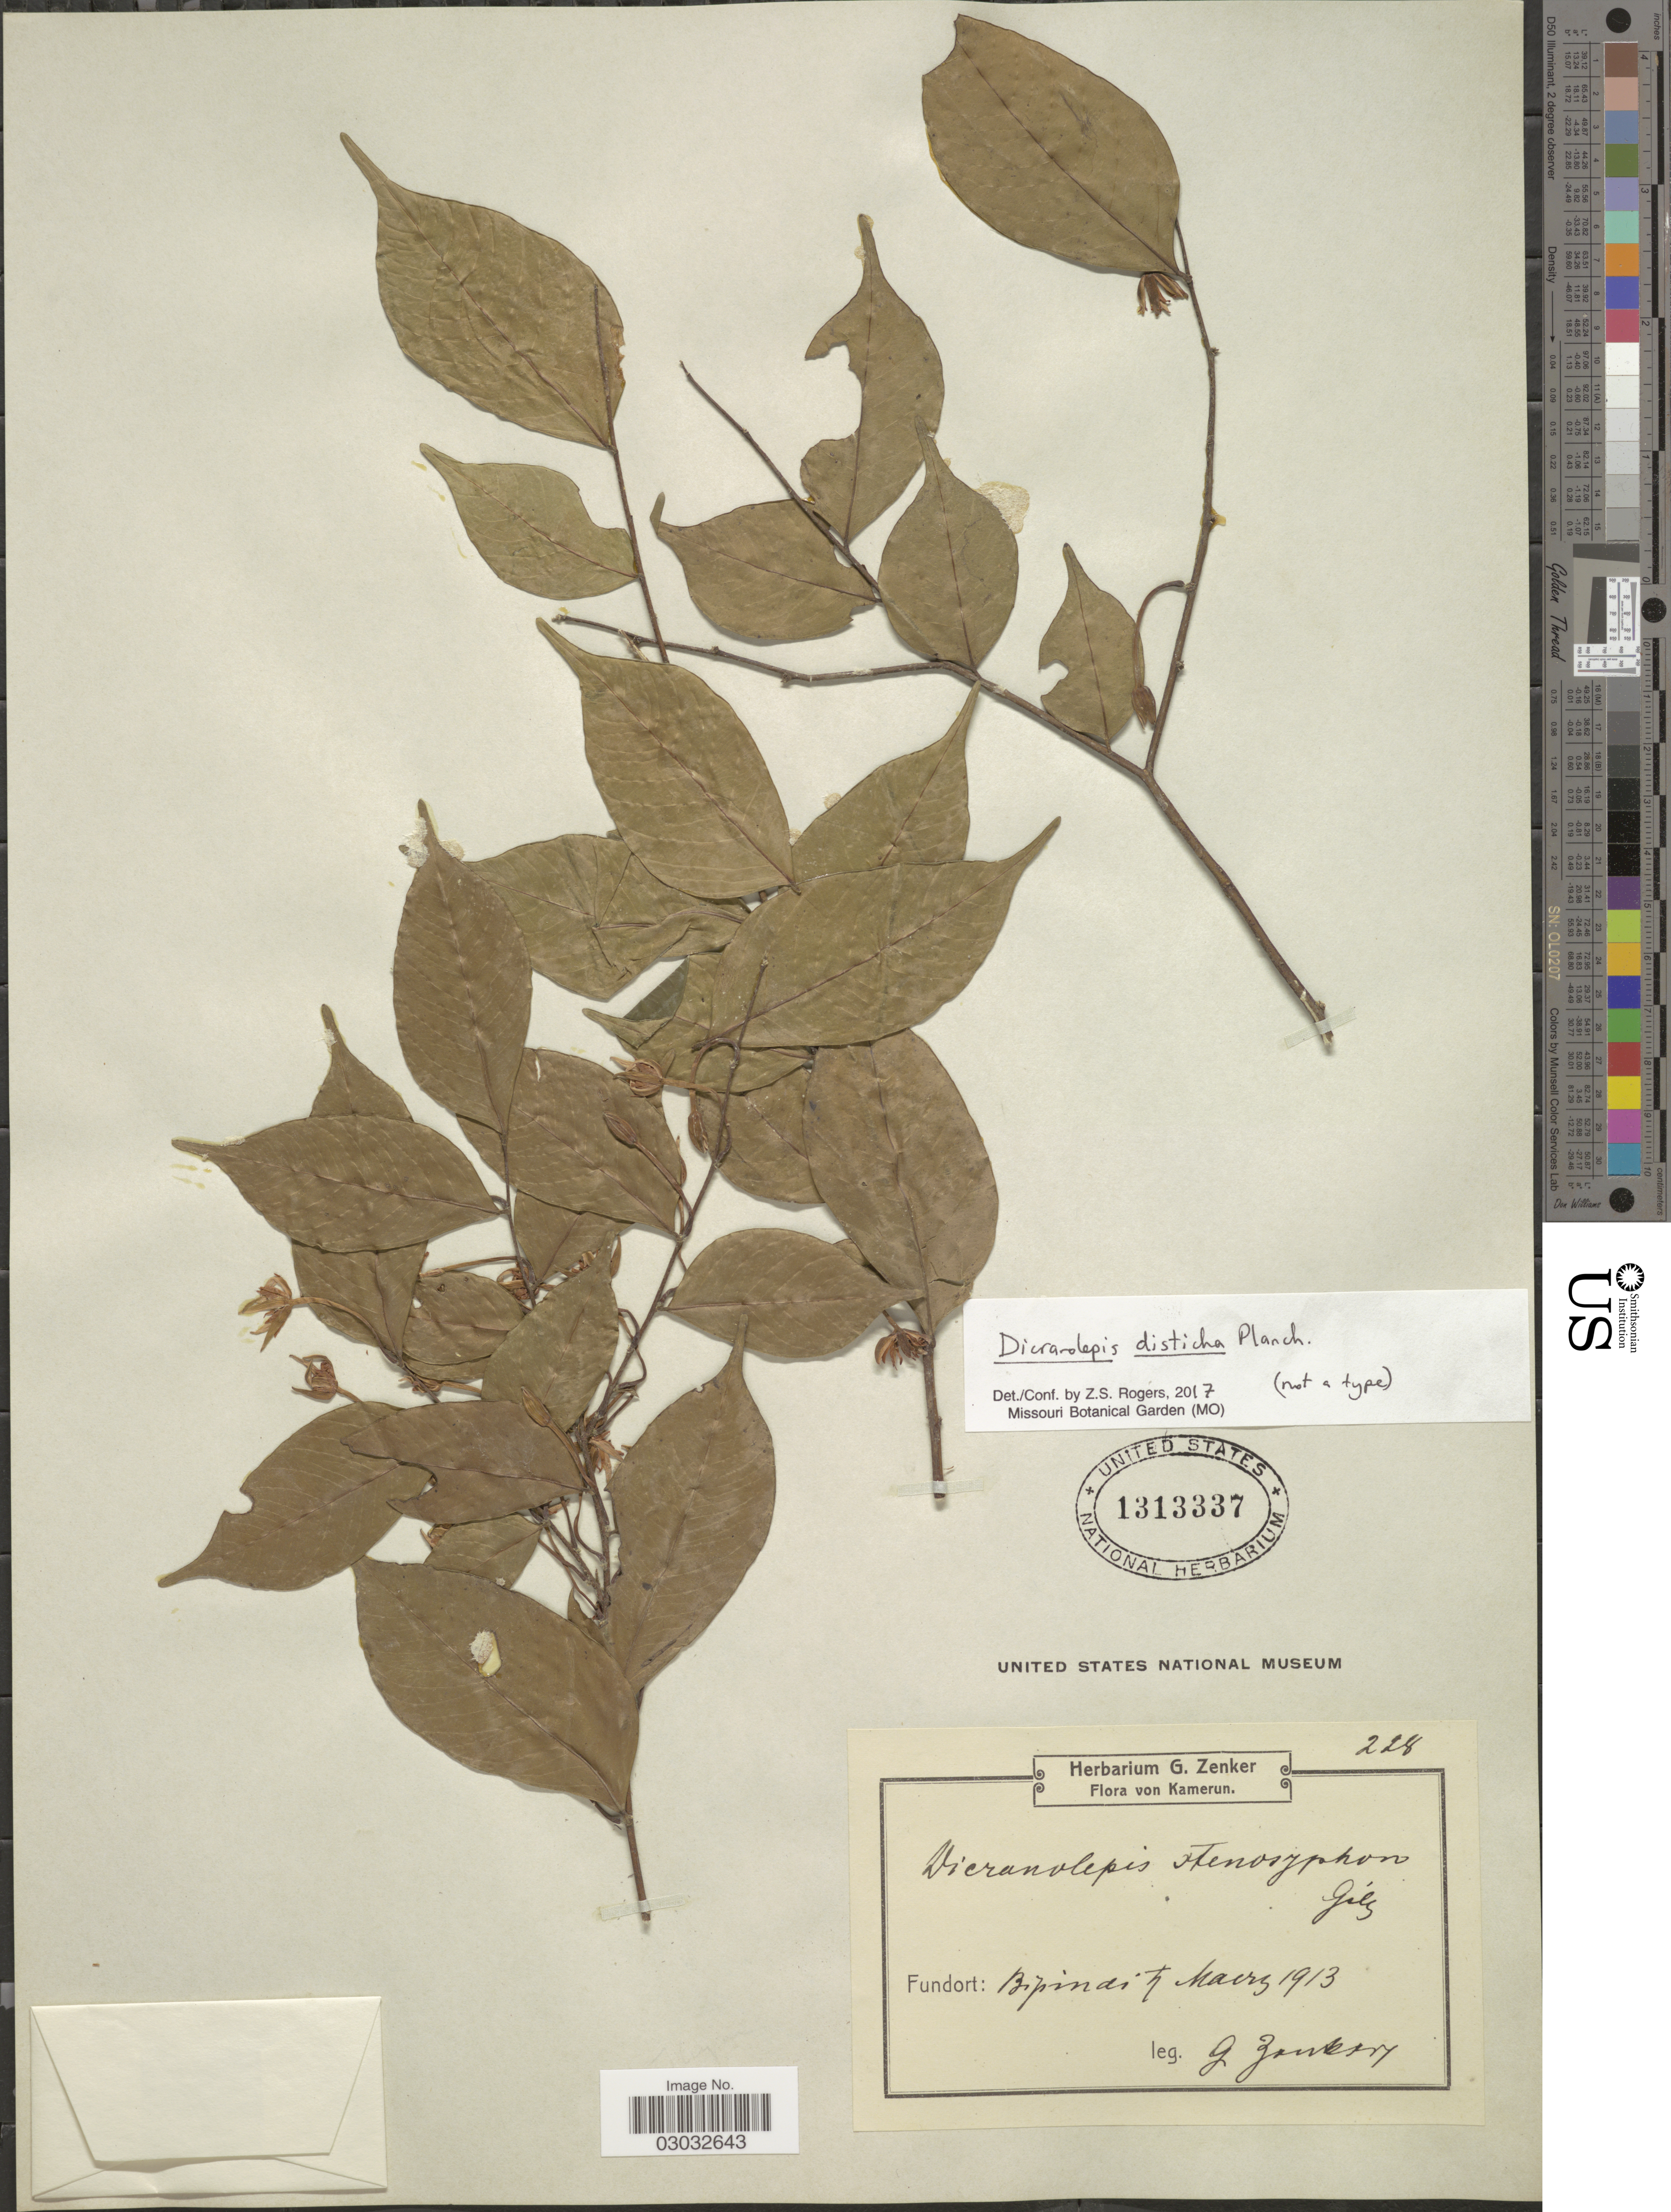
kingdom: Plantae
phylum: Tracheophyta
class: Magnoliopsida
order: Malvales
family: Thymelaeaceae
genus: Dicranolepis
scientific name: Dicranolepis disticha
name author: Planch.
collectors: G. A. Zenker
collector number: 228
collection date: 1913-03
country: Cameroon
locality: Bipindi.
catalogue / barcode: US 1313337